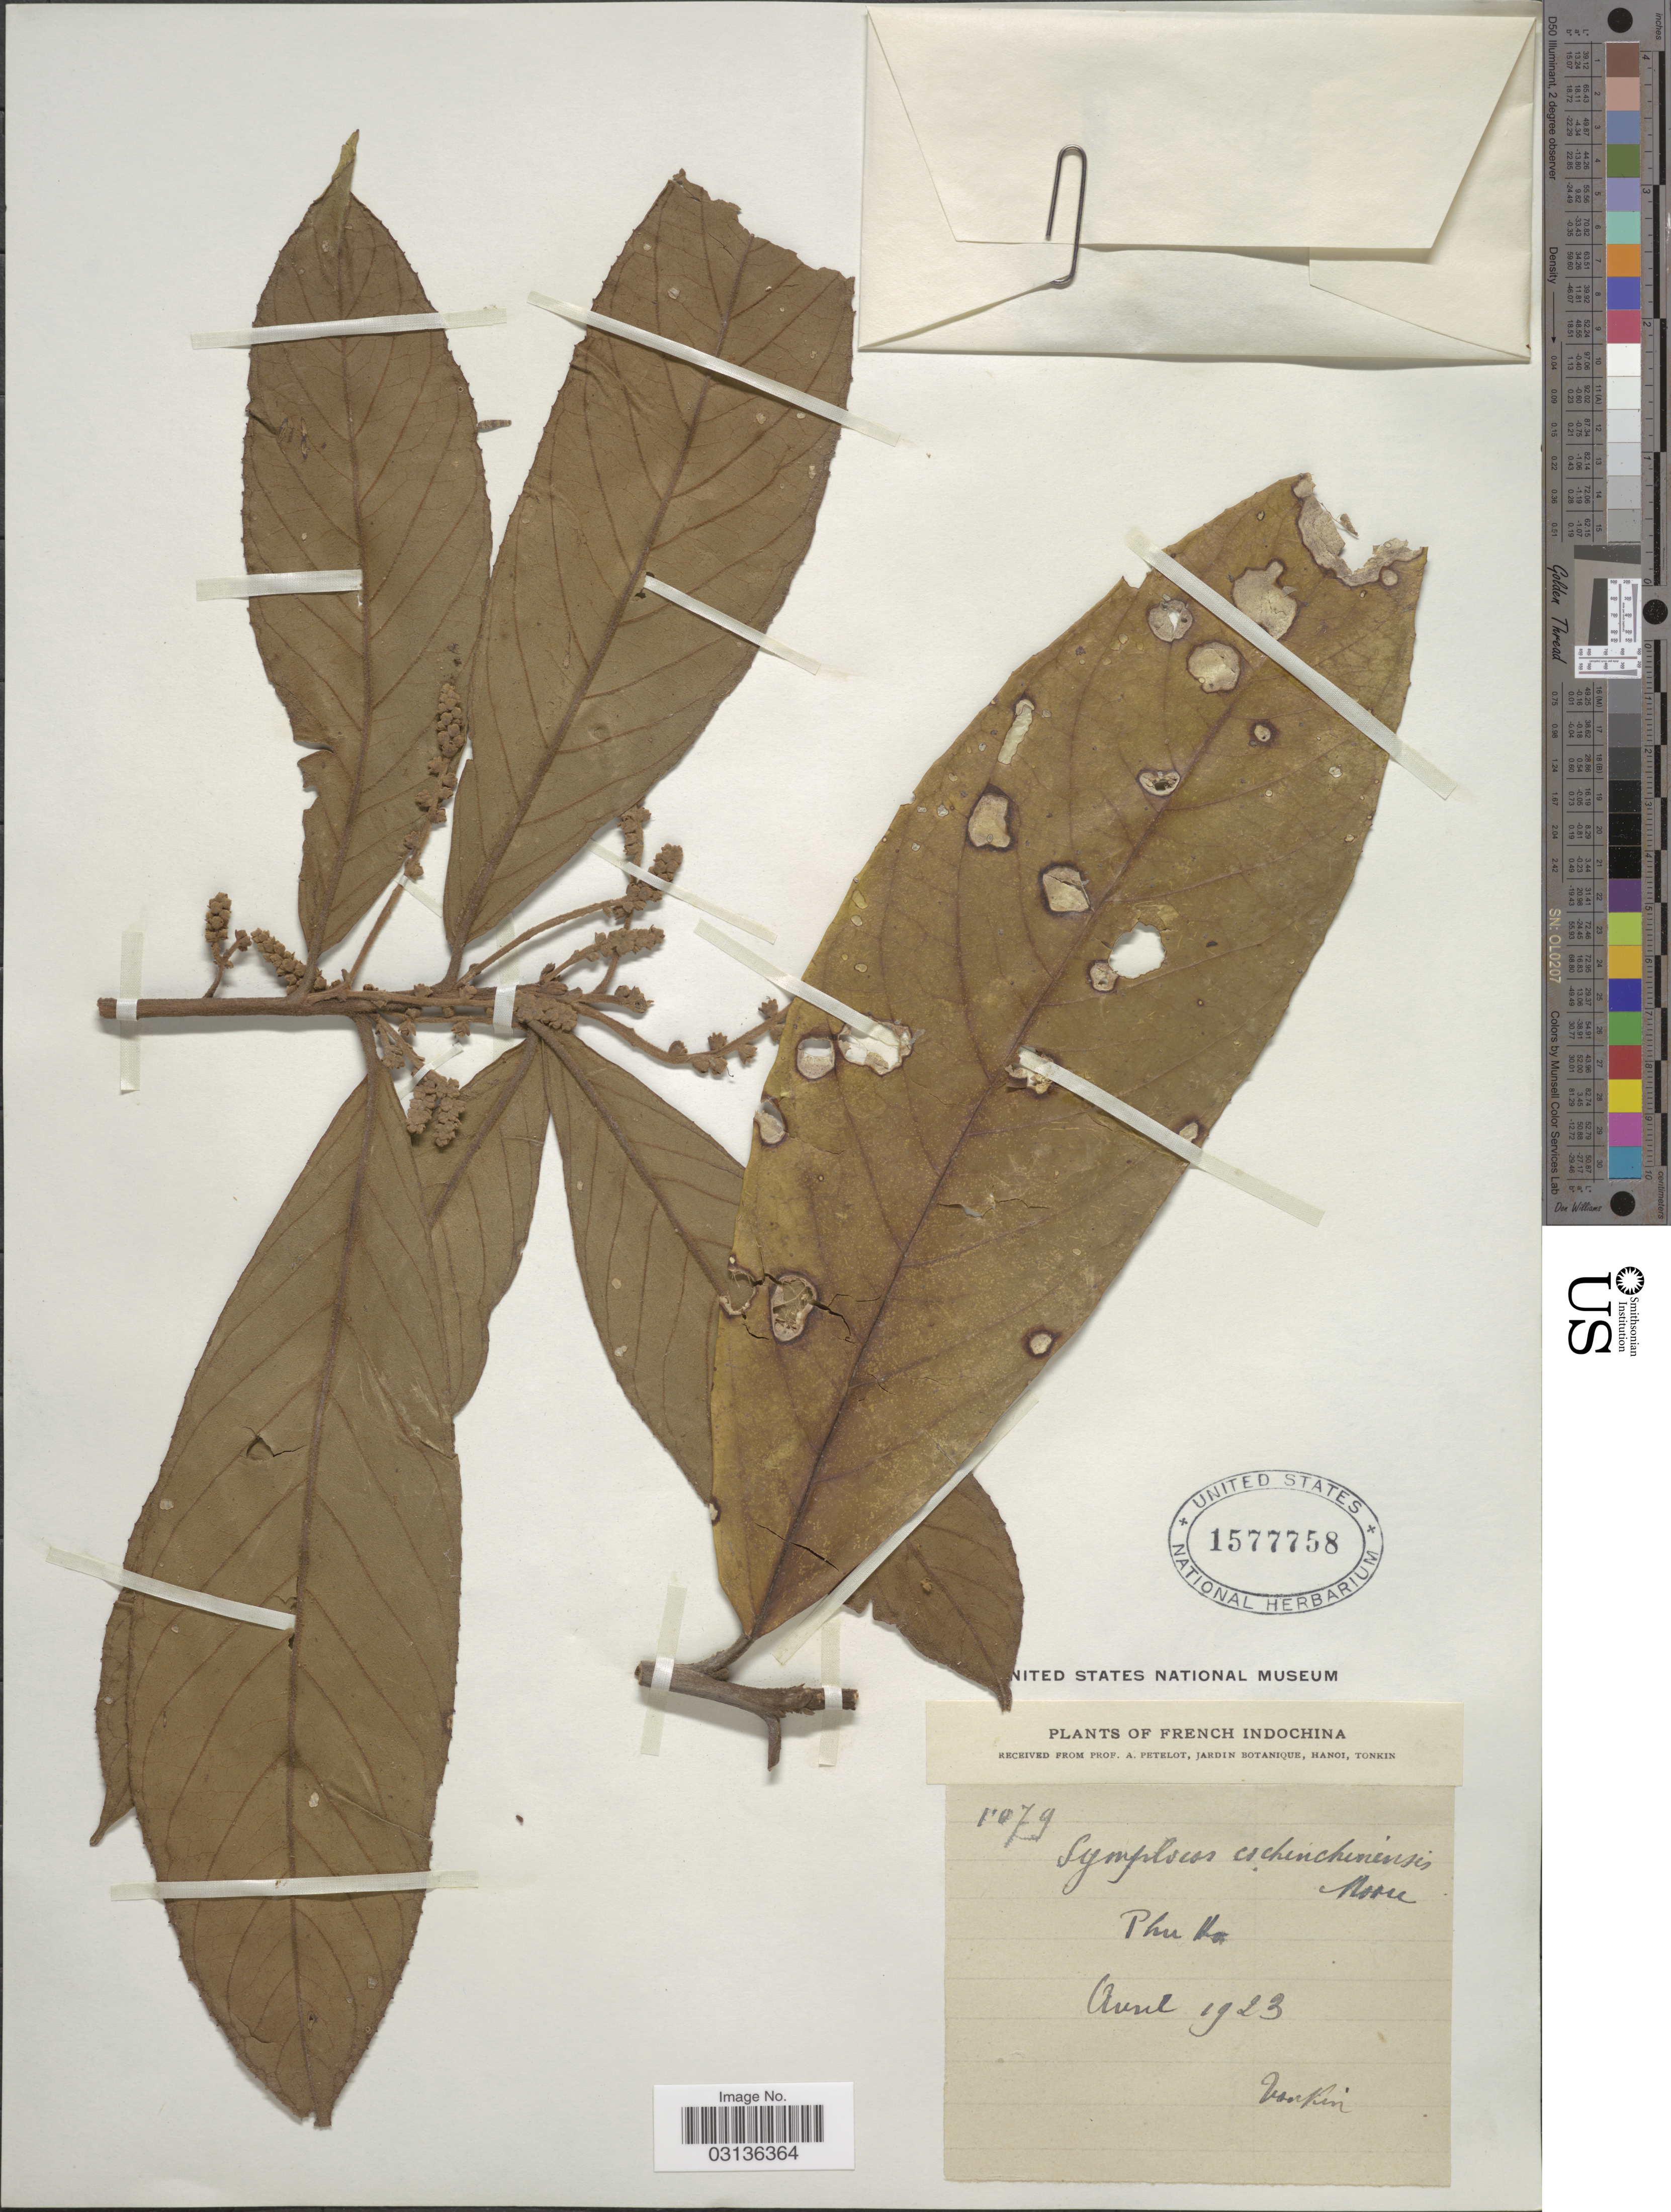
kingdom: Plantae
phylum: Tracheophyta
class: Magnoliopsida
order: Ericales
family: Symplocaceae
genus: Symplocos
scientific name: Symplocos cochinchinensis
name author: (Lour.) S. Moore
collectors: A. Petelot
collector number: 1079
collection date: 1923-04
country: Vietnam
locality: French Indochina. Phu Ho.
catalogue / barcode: US 1577758